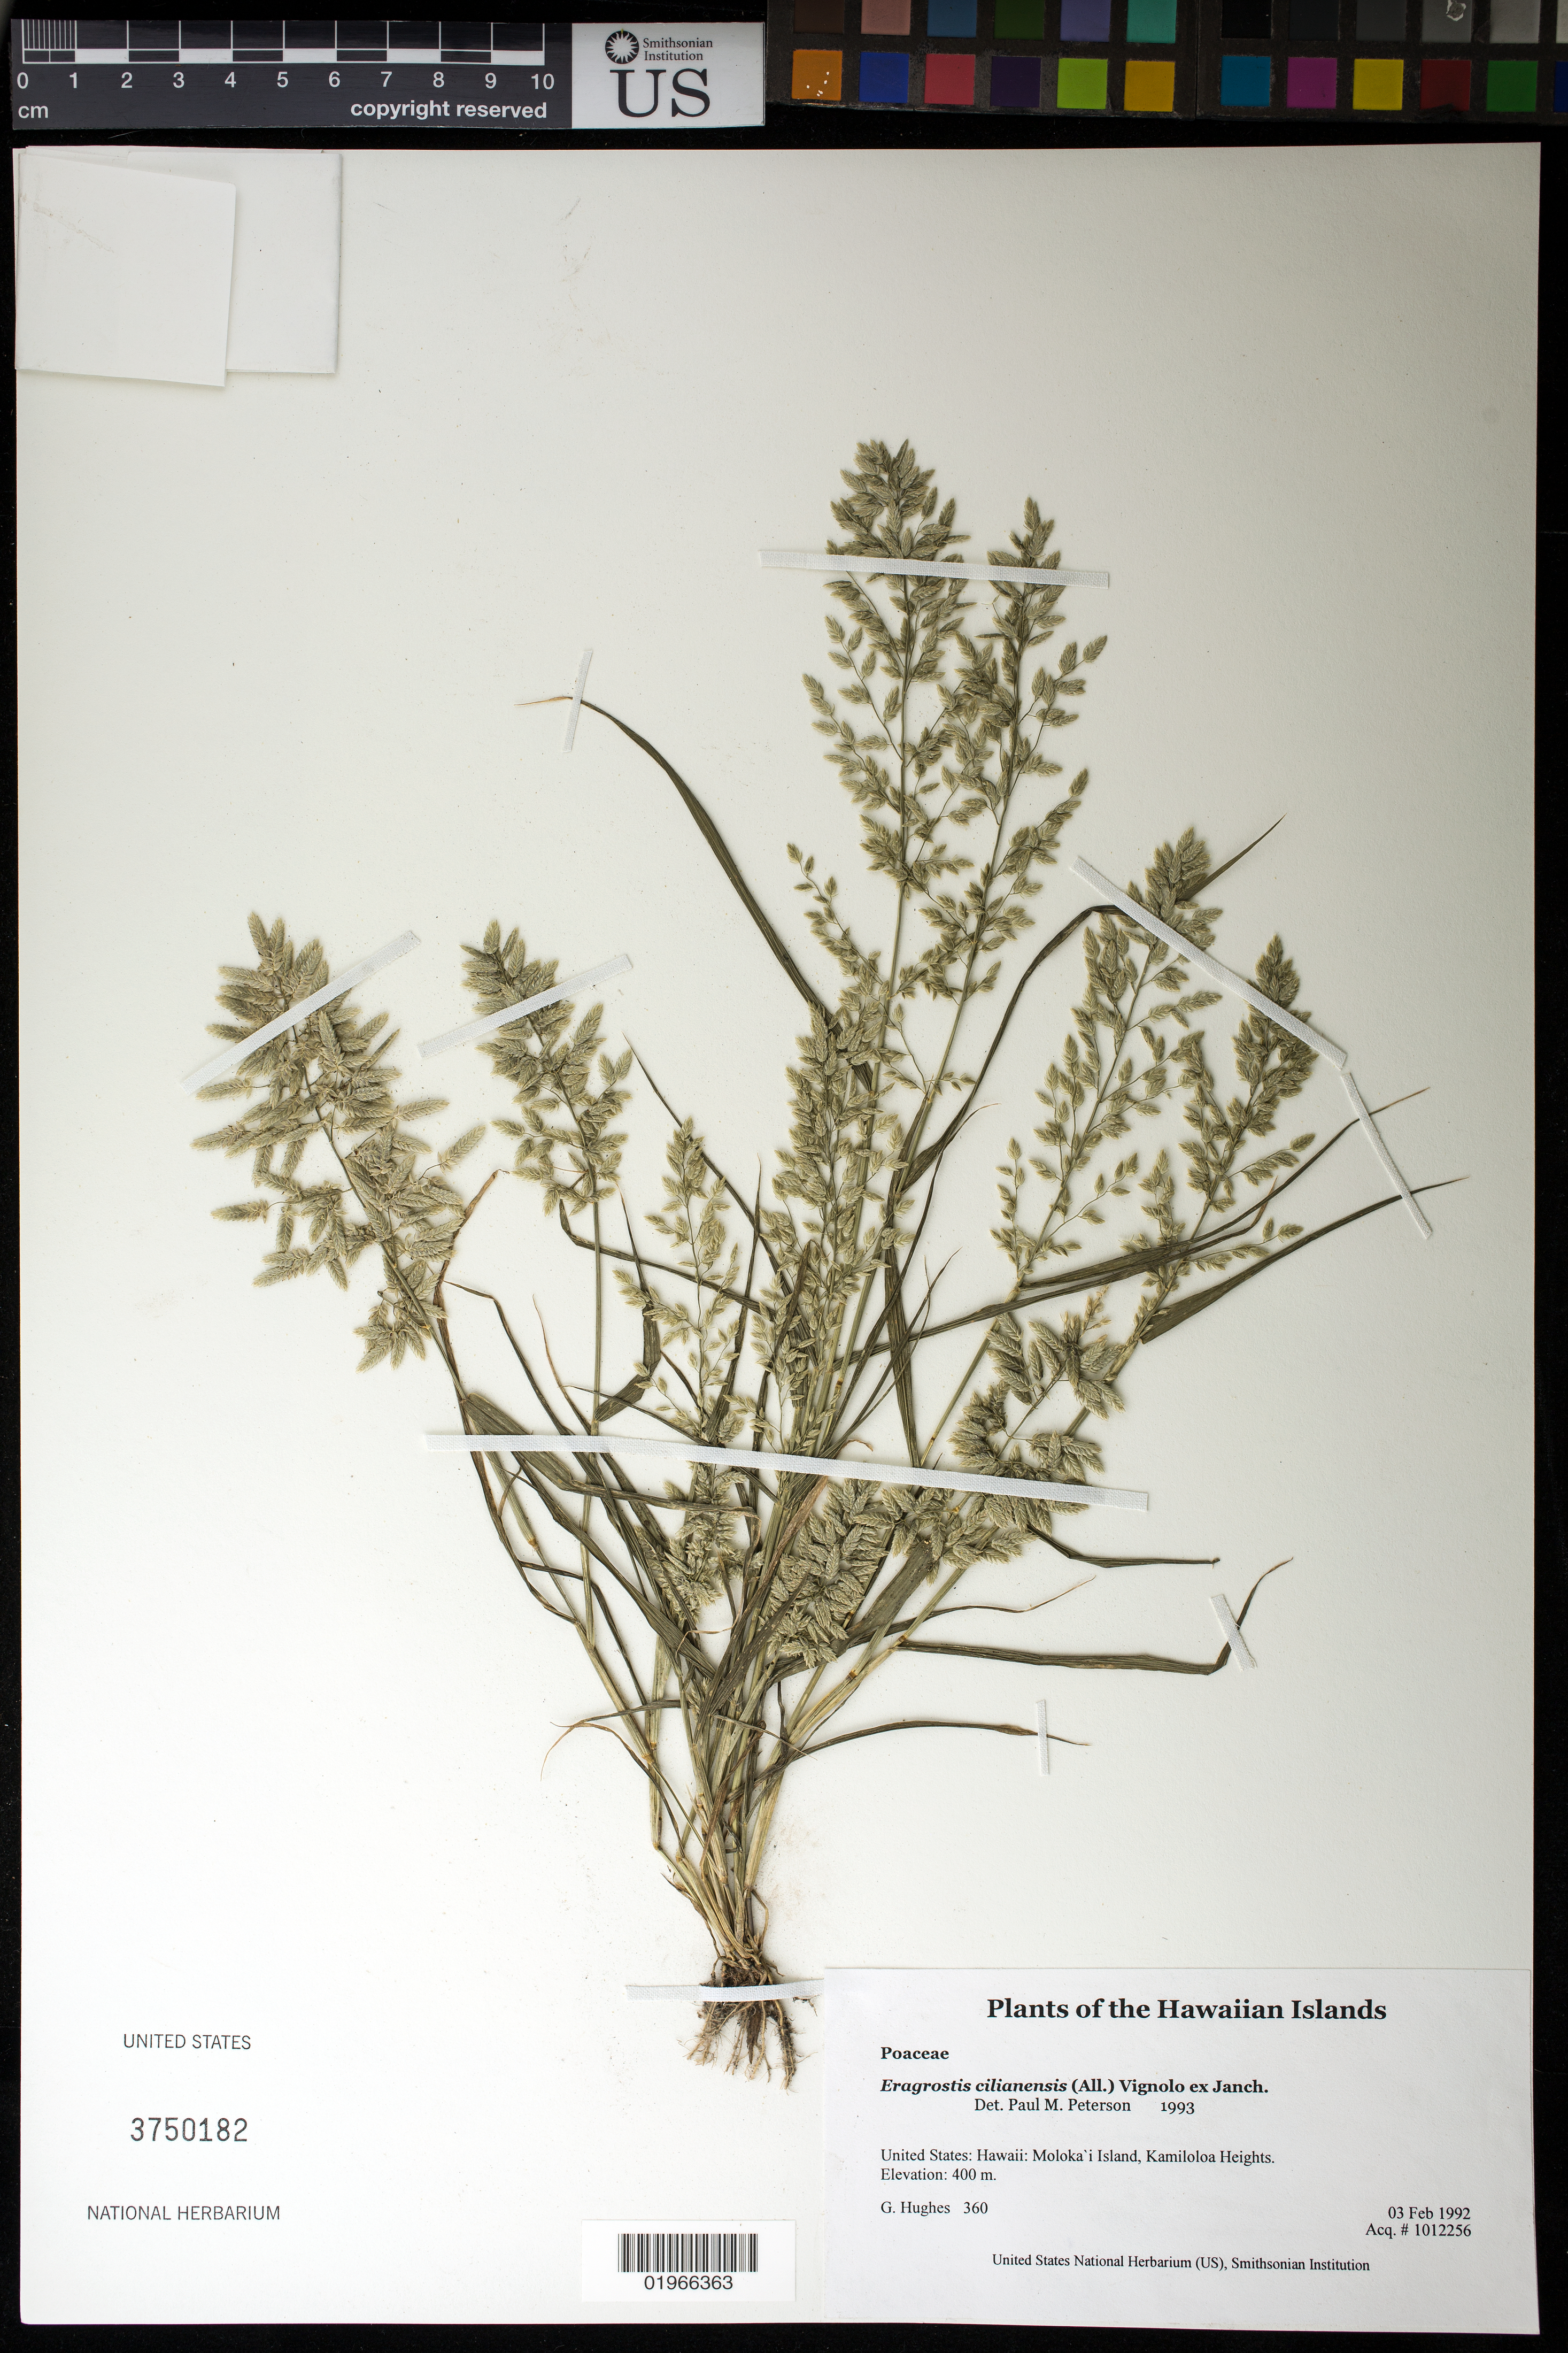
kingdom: Plantae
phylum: Tracheophyta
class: Liliopsida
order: Poales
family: Poaceae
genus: Eragrostis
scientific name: Eragrostis cilianensis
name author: (All.) Vignolo ex Janch.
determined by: Peterson, Paul M., (BOT), Smithsonian Institution - National Museum of Natural History (UNITED STATES)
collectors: G. Hughes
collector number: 360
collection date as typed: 2-3-92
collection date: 1992-02-03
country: United States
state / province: Hawaii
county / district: Maui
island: Moloka'i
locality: Kamiloloa Heights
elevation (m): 400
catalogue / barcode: US 3750182